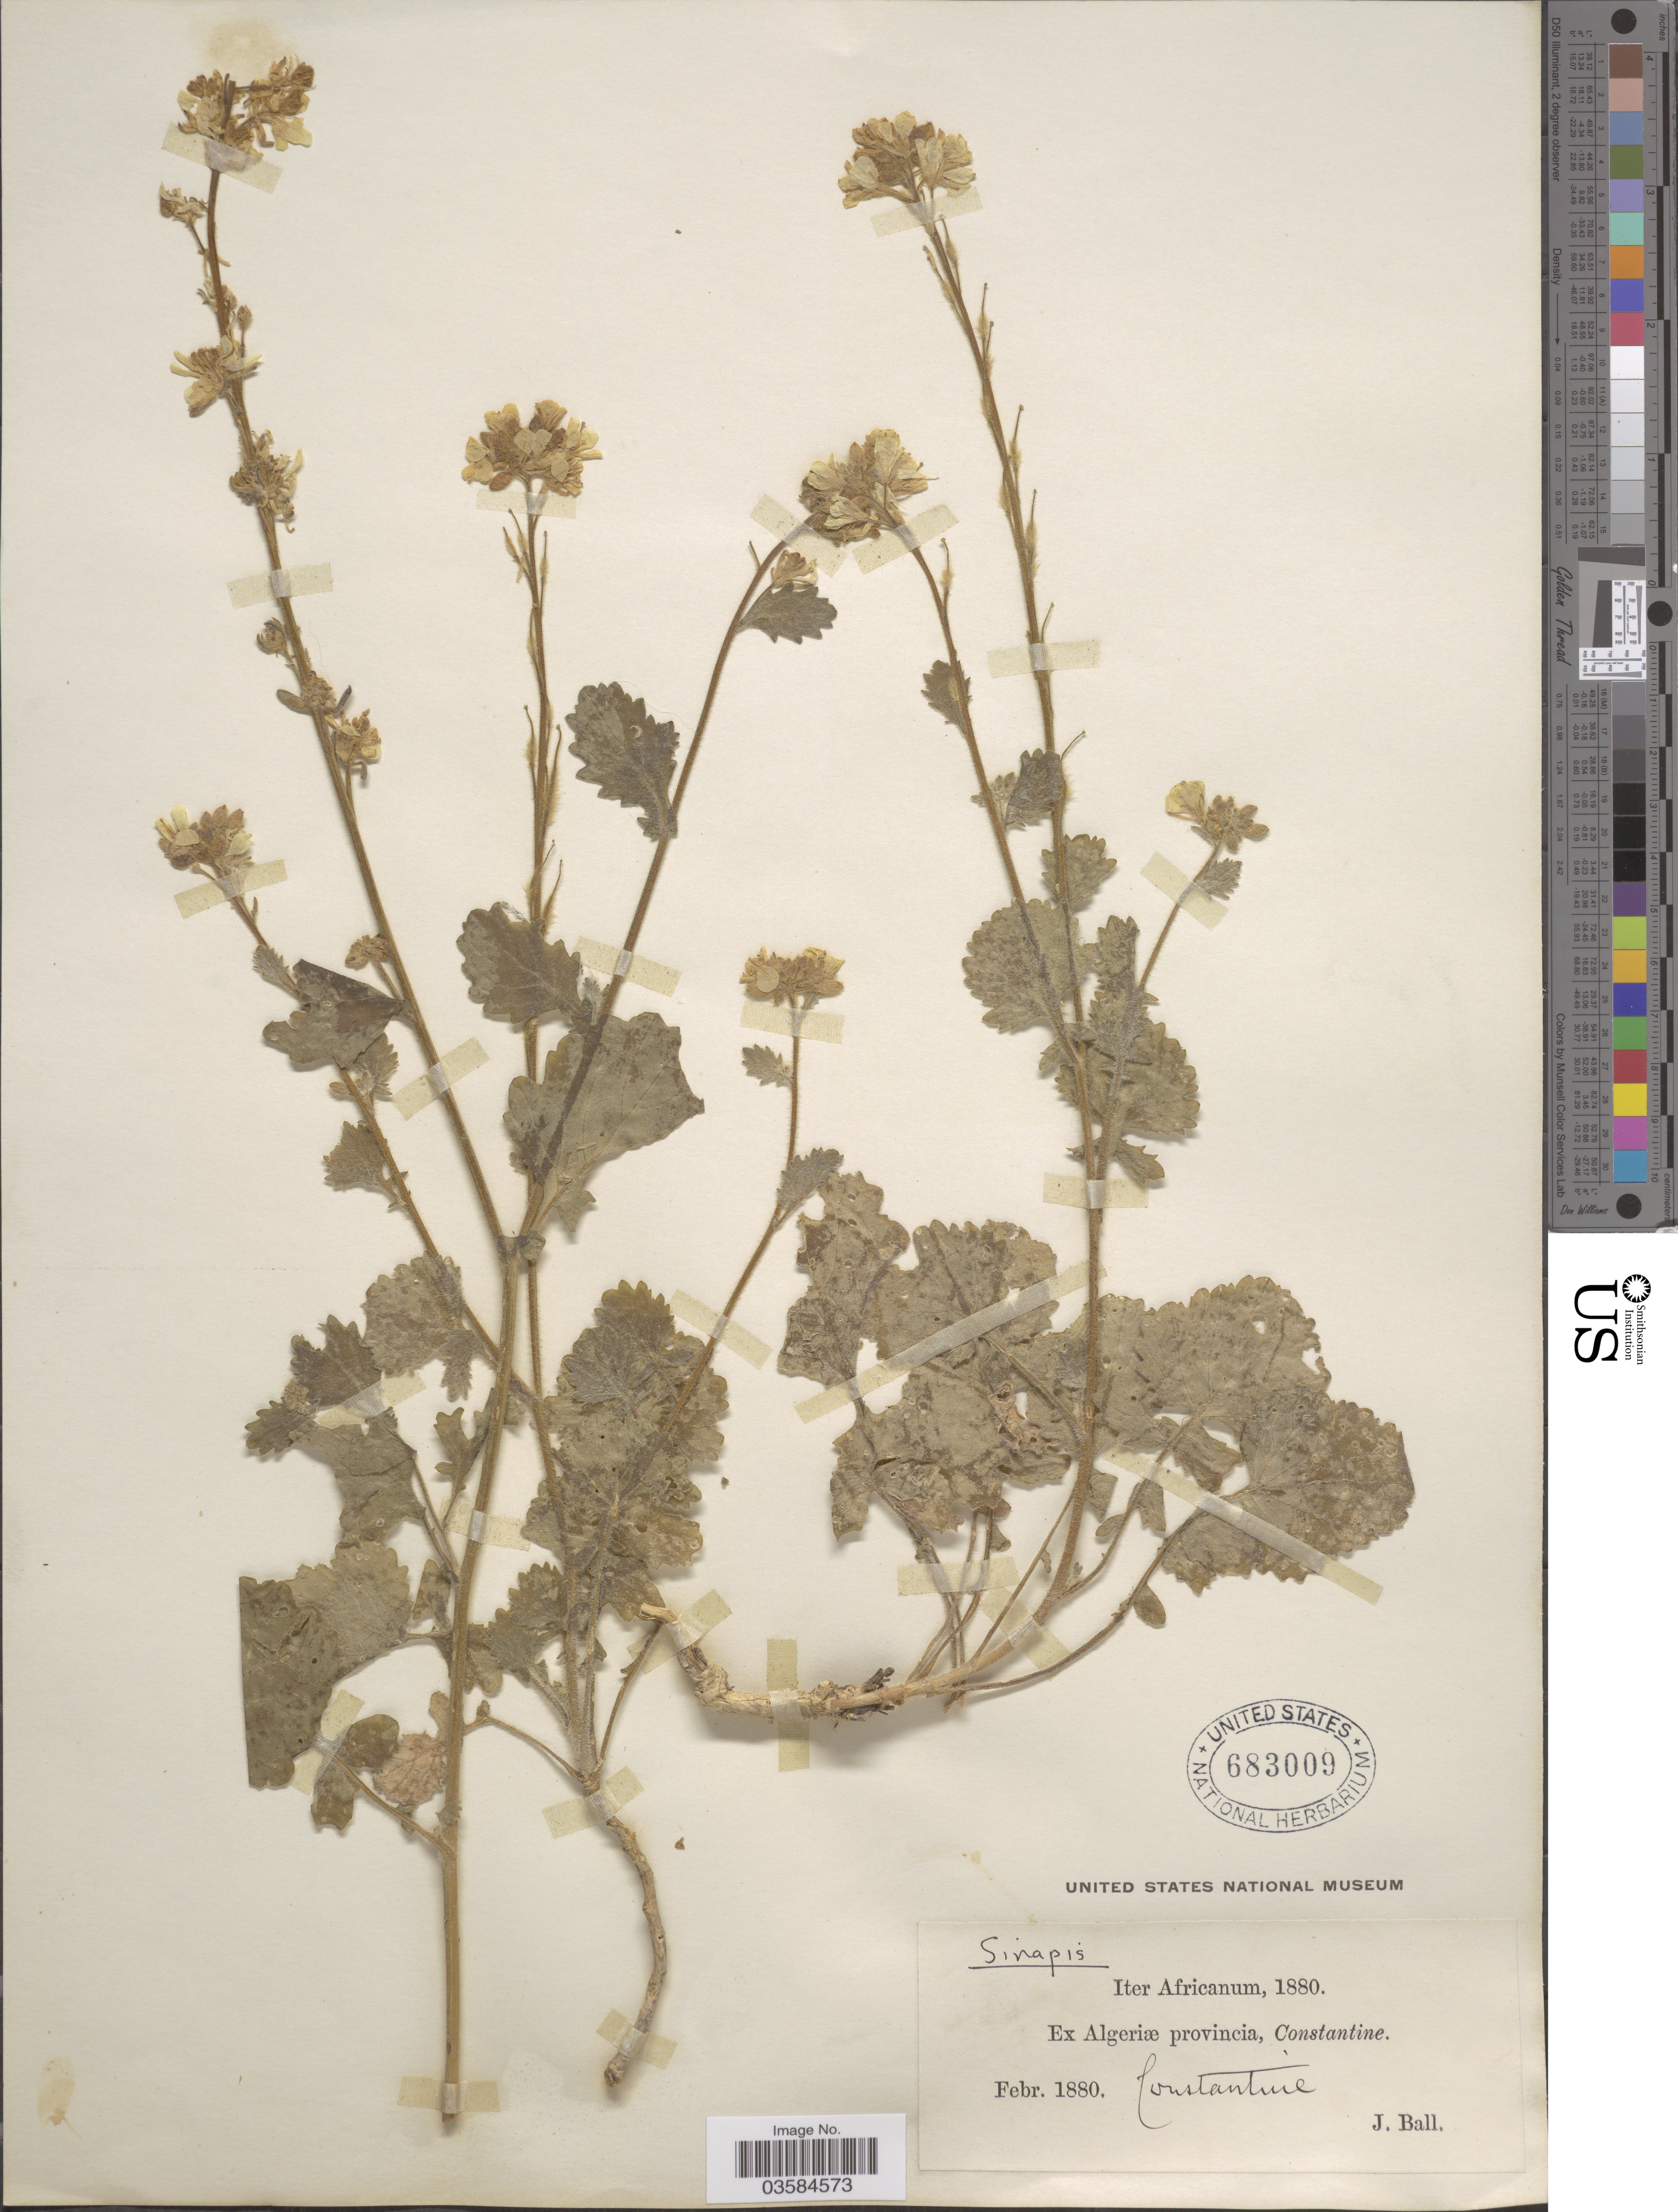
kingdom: Plantae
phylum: Tracheophyta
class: Magnoliopsida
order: Brassicales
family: Brassicaceae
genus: Sinapis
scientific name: Sinapis sp.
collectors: J. Ball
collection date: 1880-02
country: Algeria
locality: Iter Africanicum. Ex Algeriæ provincia, Constantine.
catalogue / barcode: US 683009